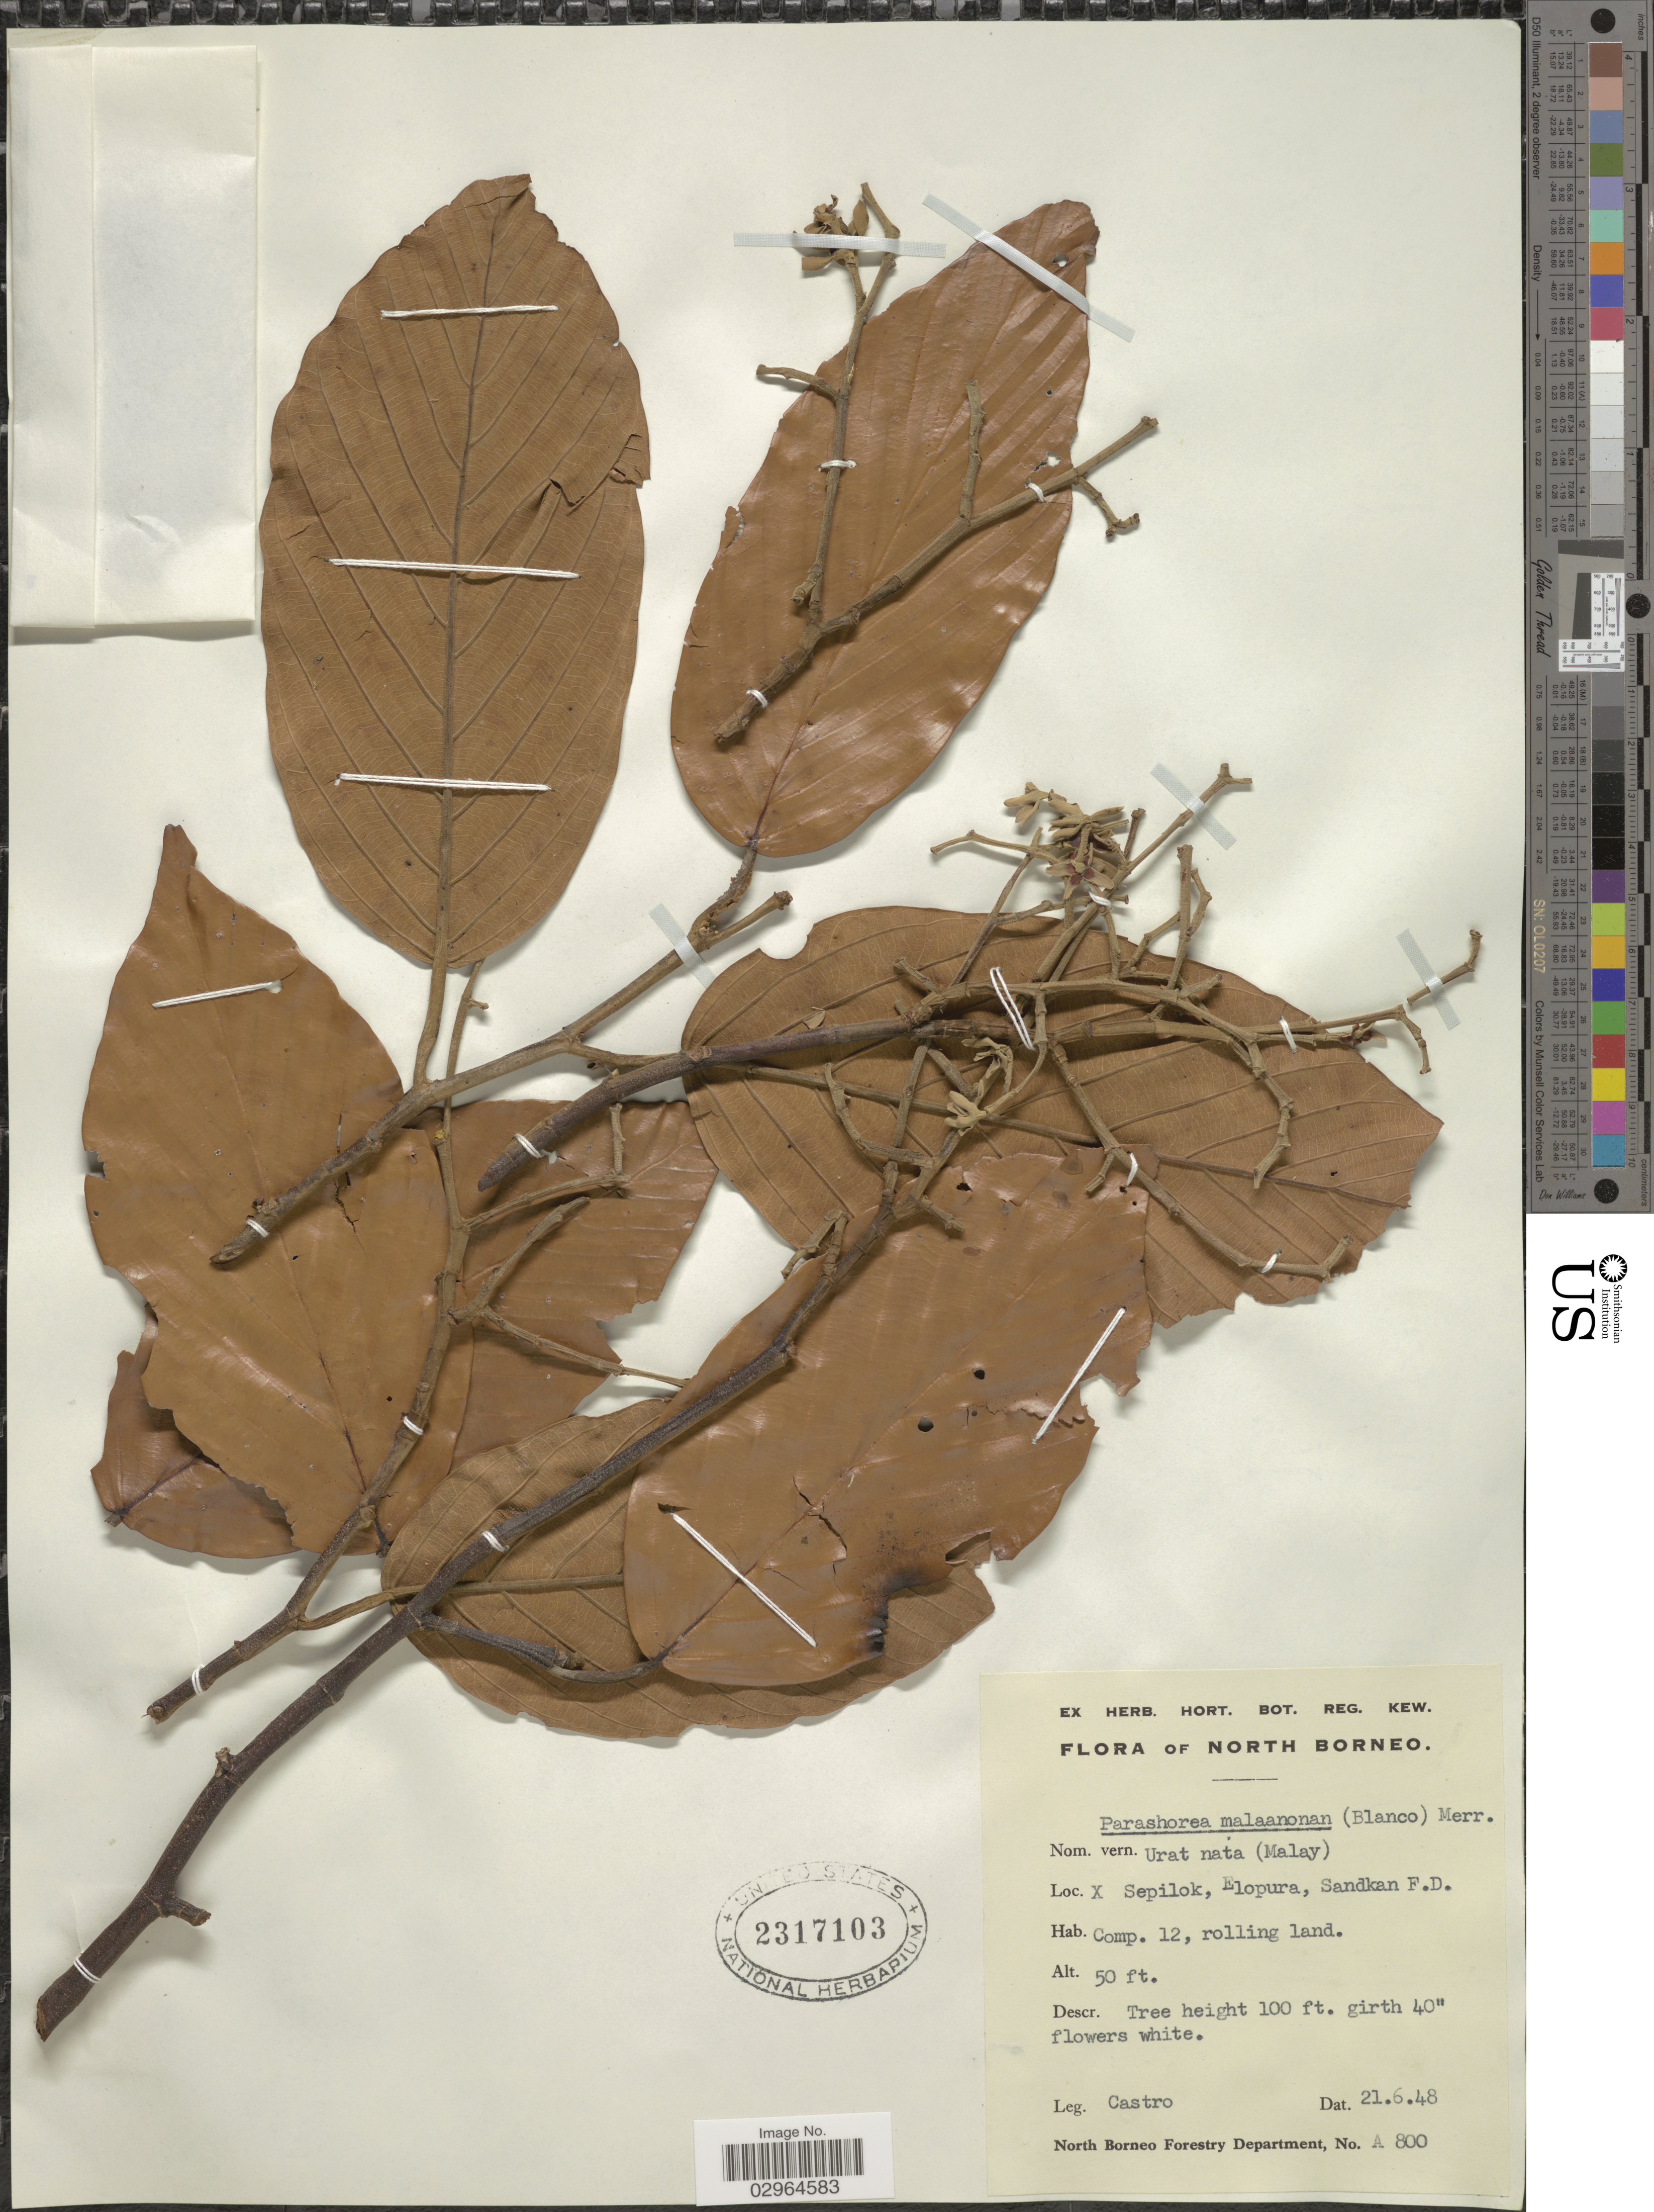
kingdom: Plantae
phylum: Tracheophyta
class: Magnoliopsida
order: Malvales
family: Dipterocarpaceae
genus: Parashorea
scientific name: Parashorea malaanonan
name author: (Blanco) Merr.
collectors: -. Castro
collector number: A800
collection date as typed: Transcribed d/m/y: 21/6/48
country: Malaysia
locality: North Borneo. [Foreign script] Sepilok, Elopura, Sandakan F.D. Comp. 12, rolling land.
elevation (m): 15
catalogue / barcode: US 2317103